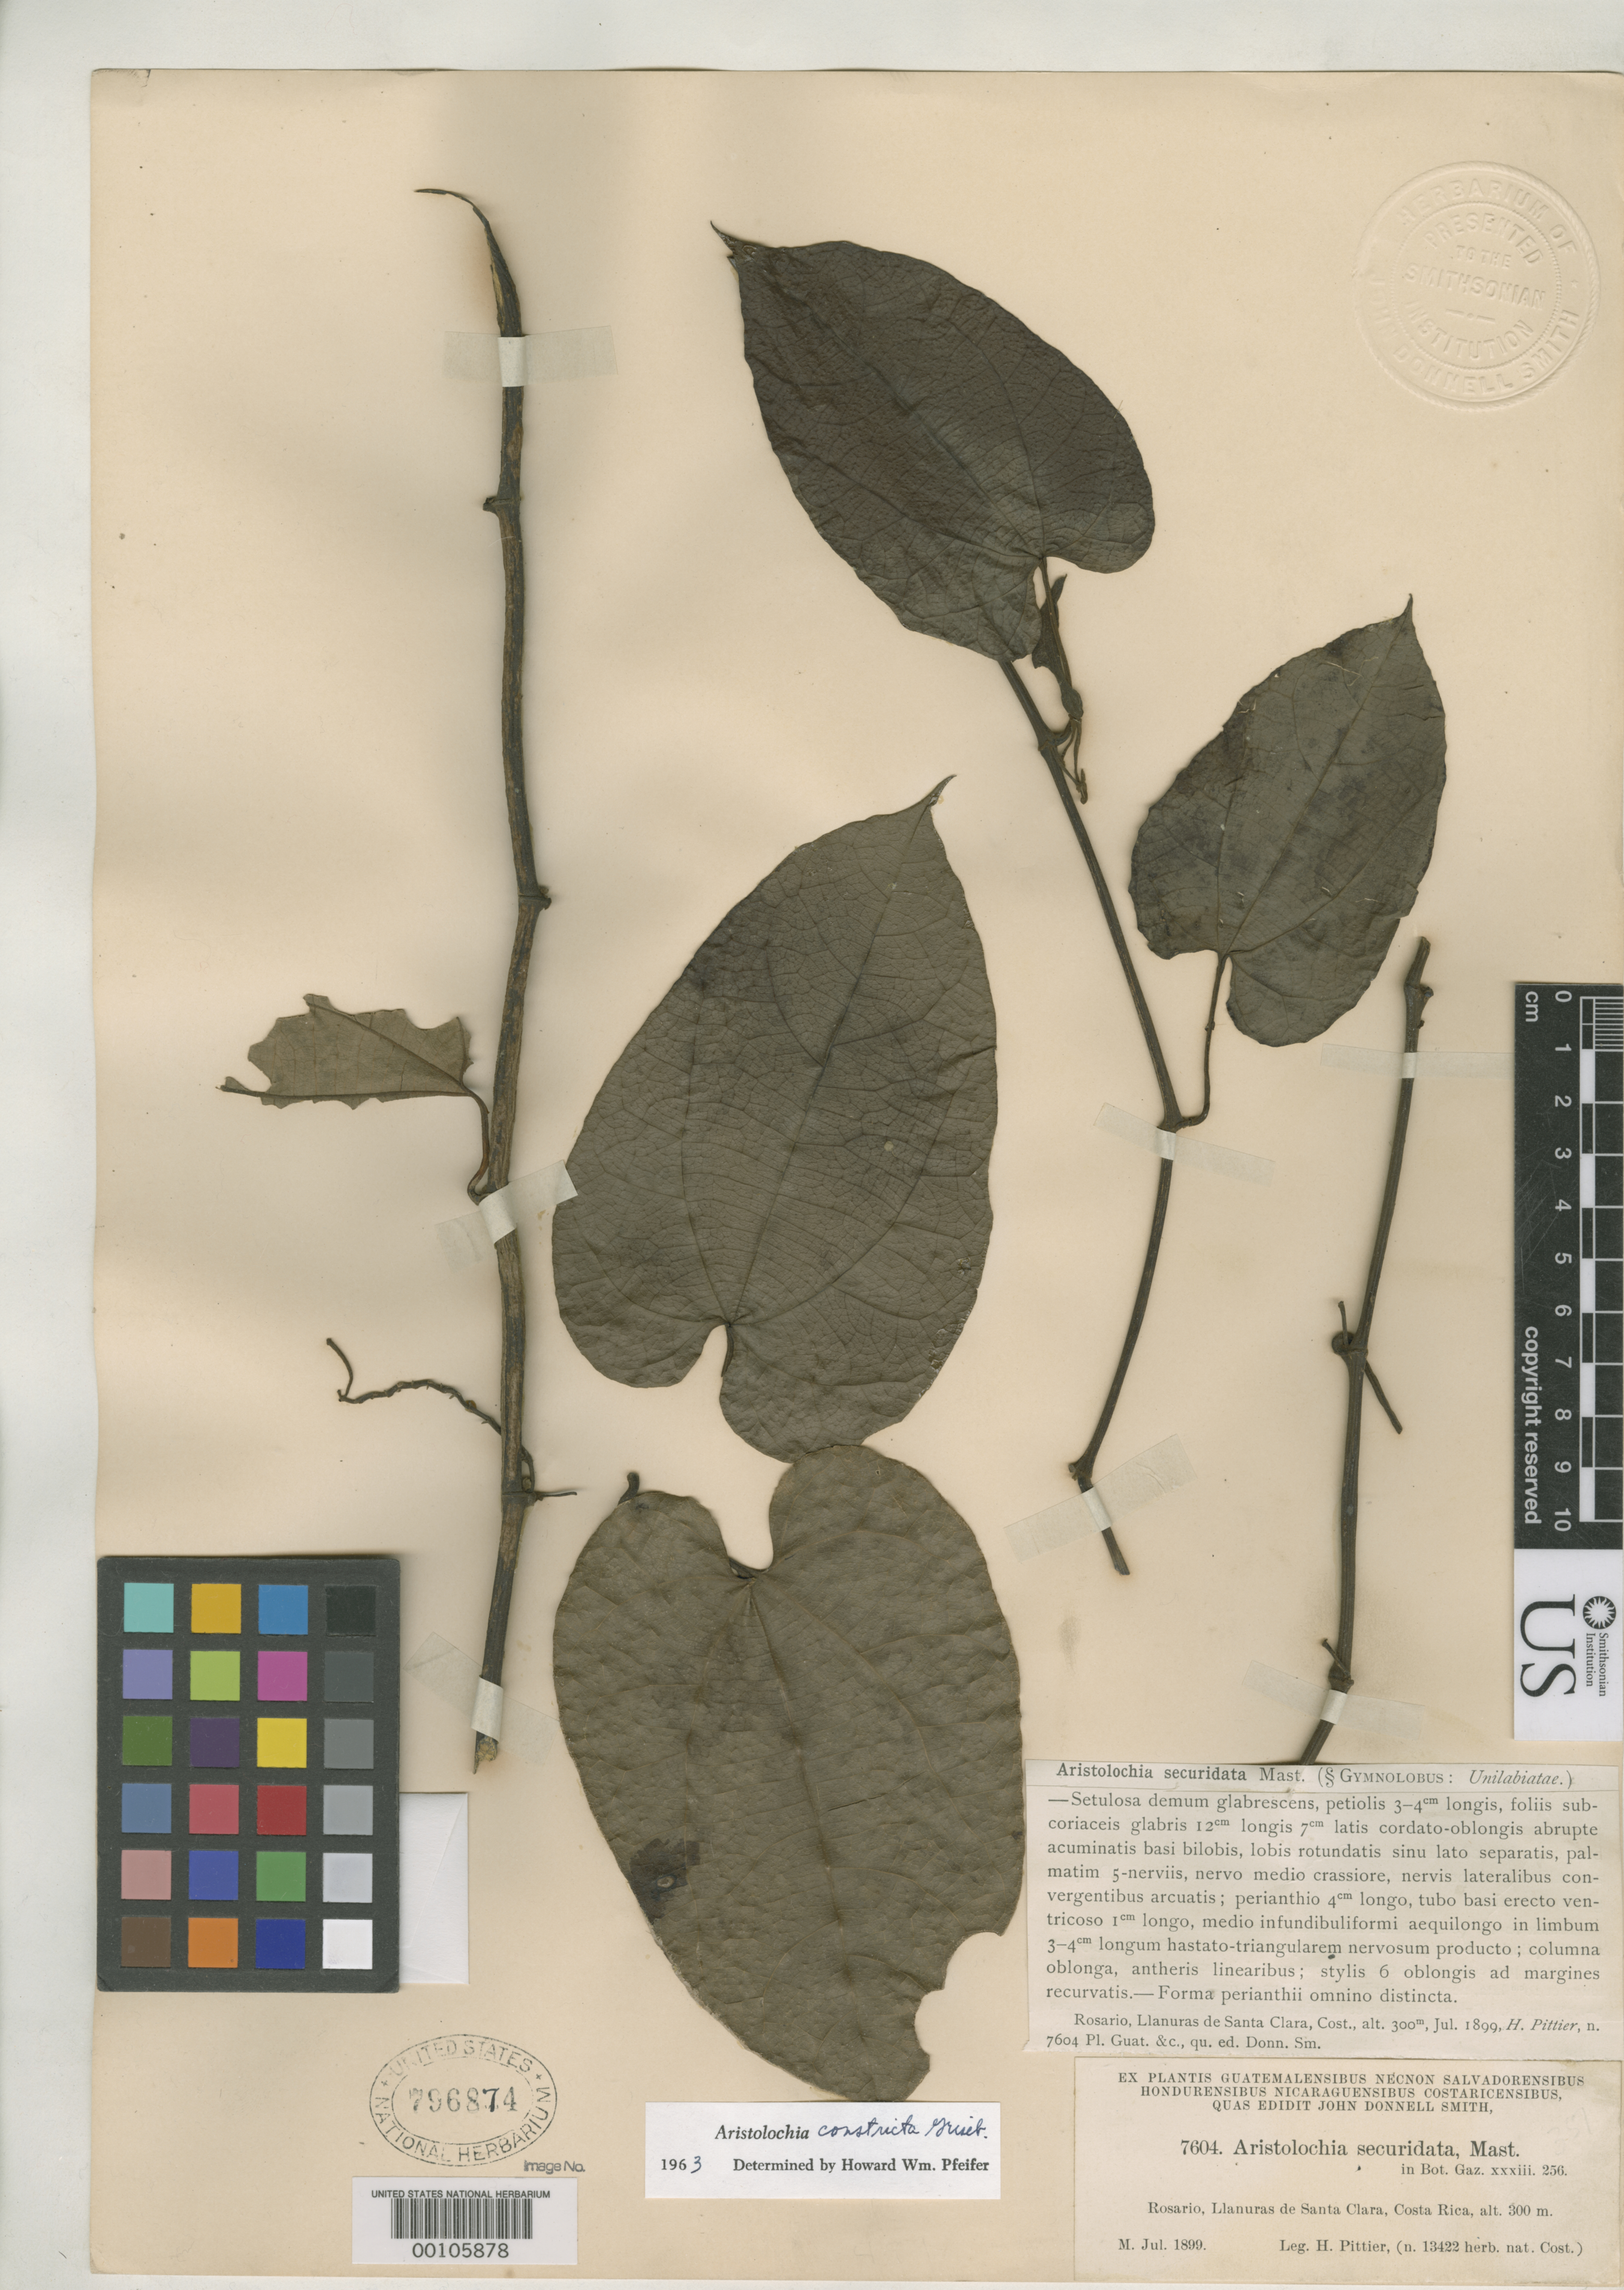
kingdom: Plantae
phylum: Tracheophyta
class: Magnoliopsida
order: Piperales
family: Aristolochiaceae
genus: Aristolochia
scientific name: Aristolochia securidata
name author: Mast.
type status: Type Collection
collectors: H. F. Pittier & J. Donnell Smith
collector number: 7604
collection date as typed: Jul 1899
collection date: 1899-07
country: Costa Rica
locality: Llanuras de Santa Clara, Rosario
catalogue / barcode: US 796874